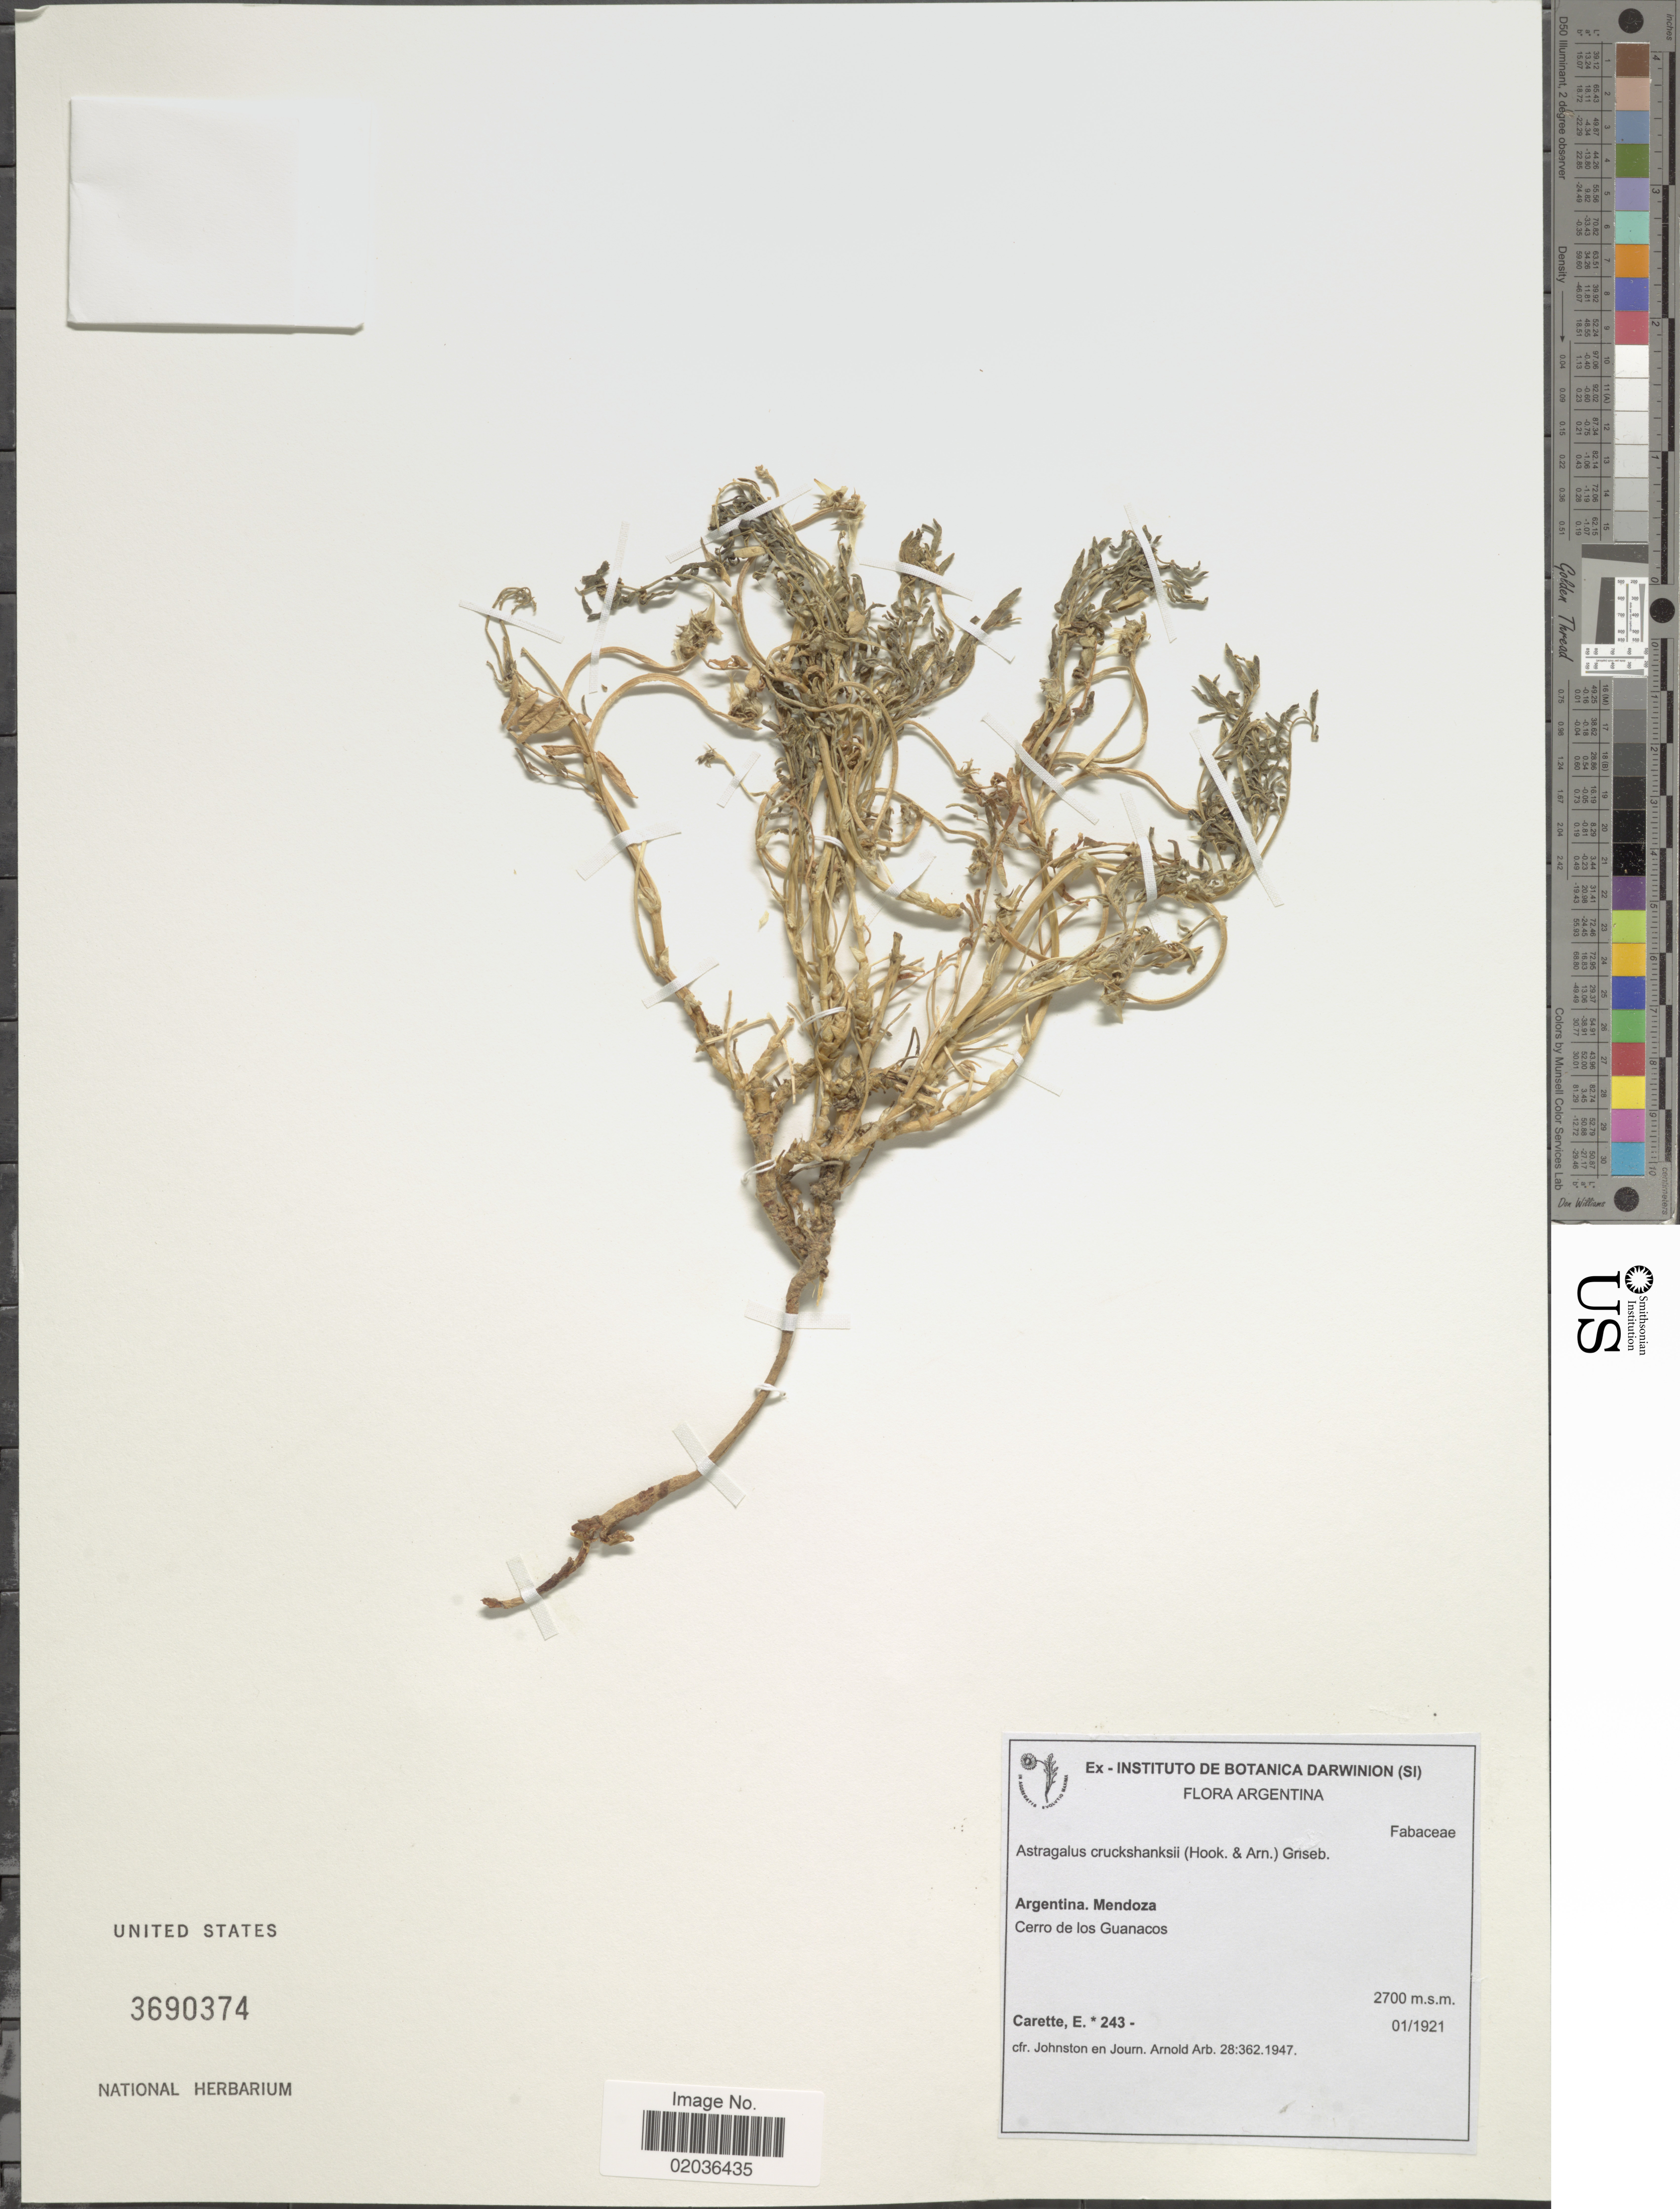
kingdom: Plantae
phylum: Tracheophyta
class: Magnoliopsida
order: Fabales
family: Fabaceae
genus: Astragalus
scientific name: Astragalus cruckshanksii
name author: (Hook. & Arn.) Griseb.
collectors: E. Carette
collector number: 243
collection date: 1921-01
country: Argentina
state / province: Mendoza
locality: Cerro de los Guanacos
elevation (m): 2700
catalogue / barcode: US 3690374